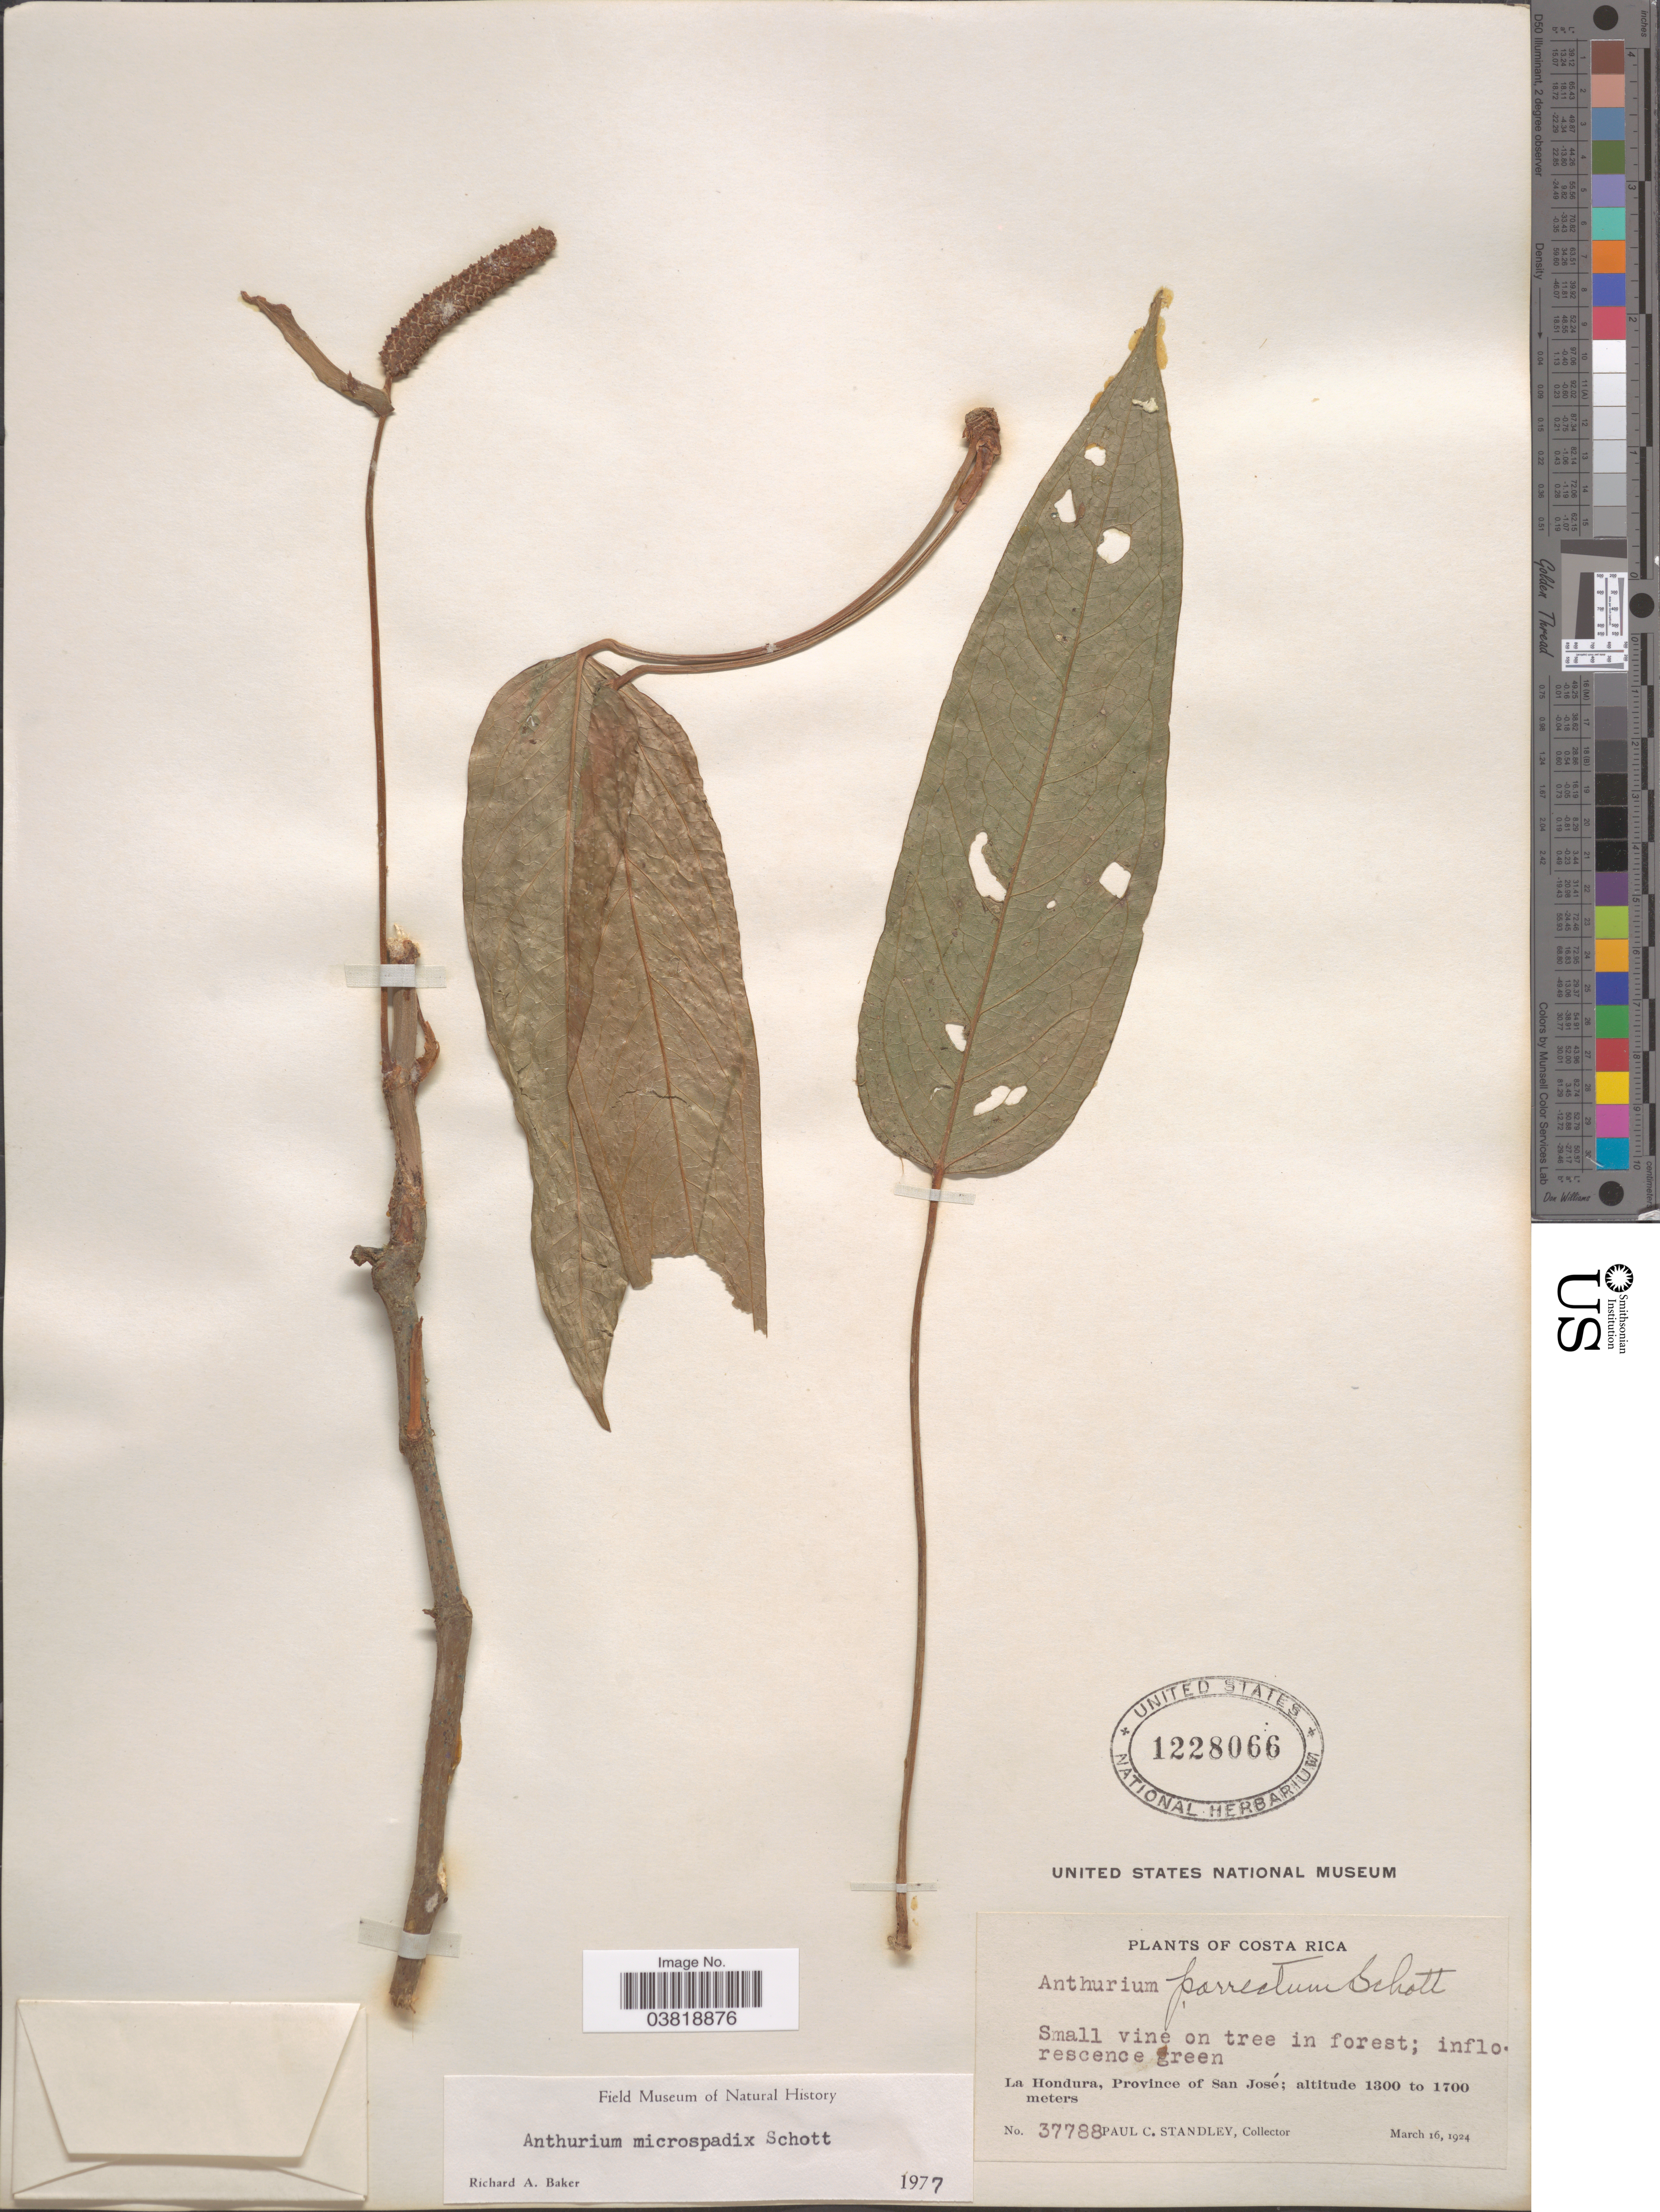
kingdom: Plantae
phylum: Tracheophyta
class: Liliopsida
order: Alismatales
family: Araceae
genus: Anthurium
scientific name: Anthurium microspadix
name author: Schott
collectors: P. C. Standley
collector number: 37788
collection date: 1924-03-16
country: Costa Rica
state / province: San José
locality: La Hondura.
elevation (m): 1300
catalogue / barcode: US 1228066